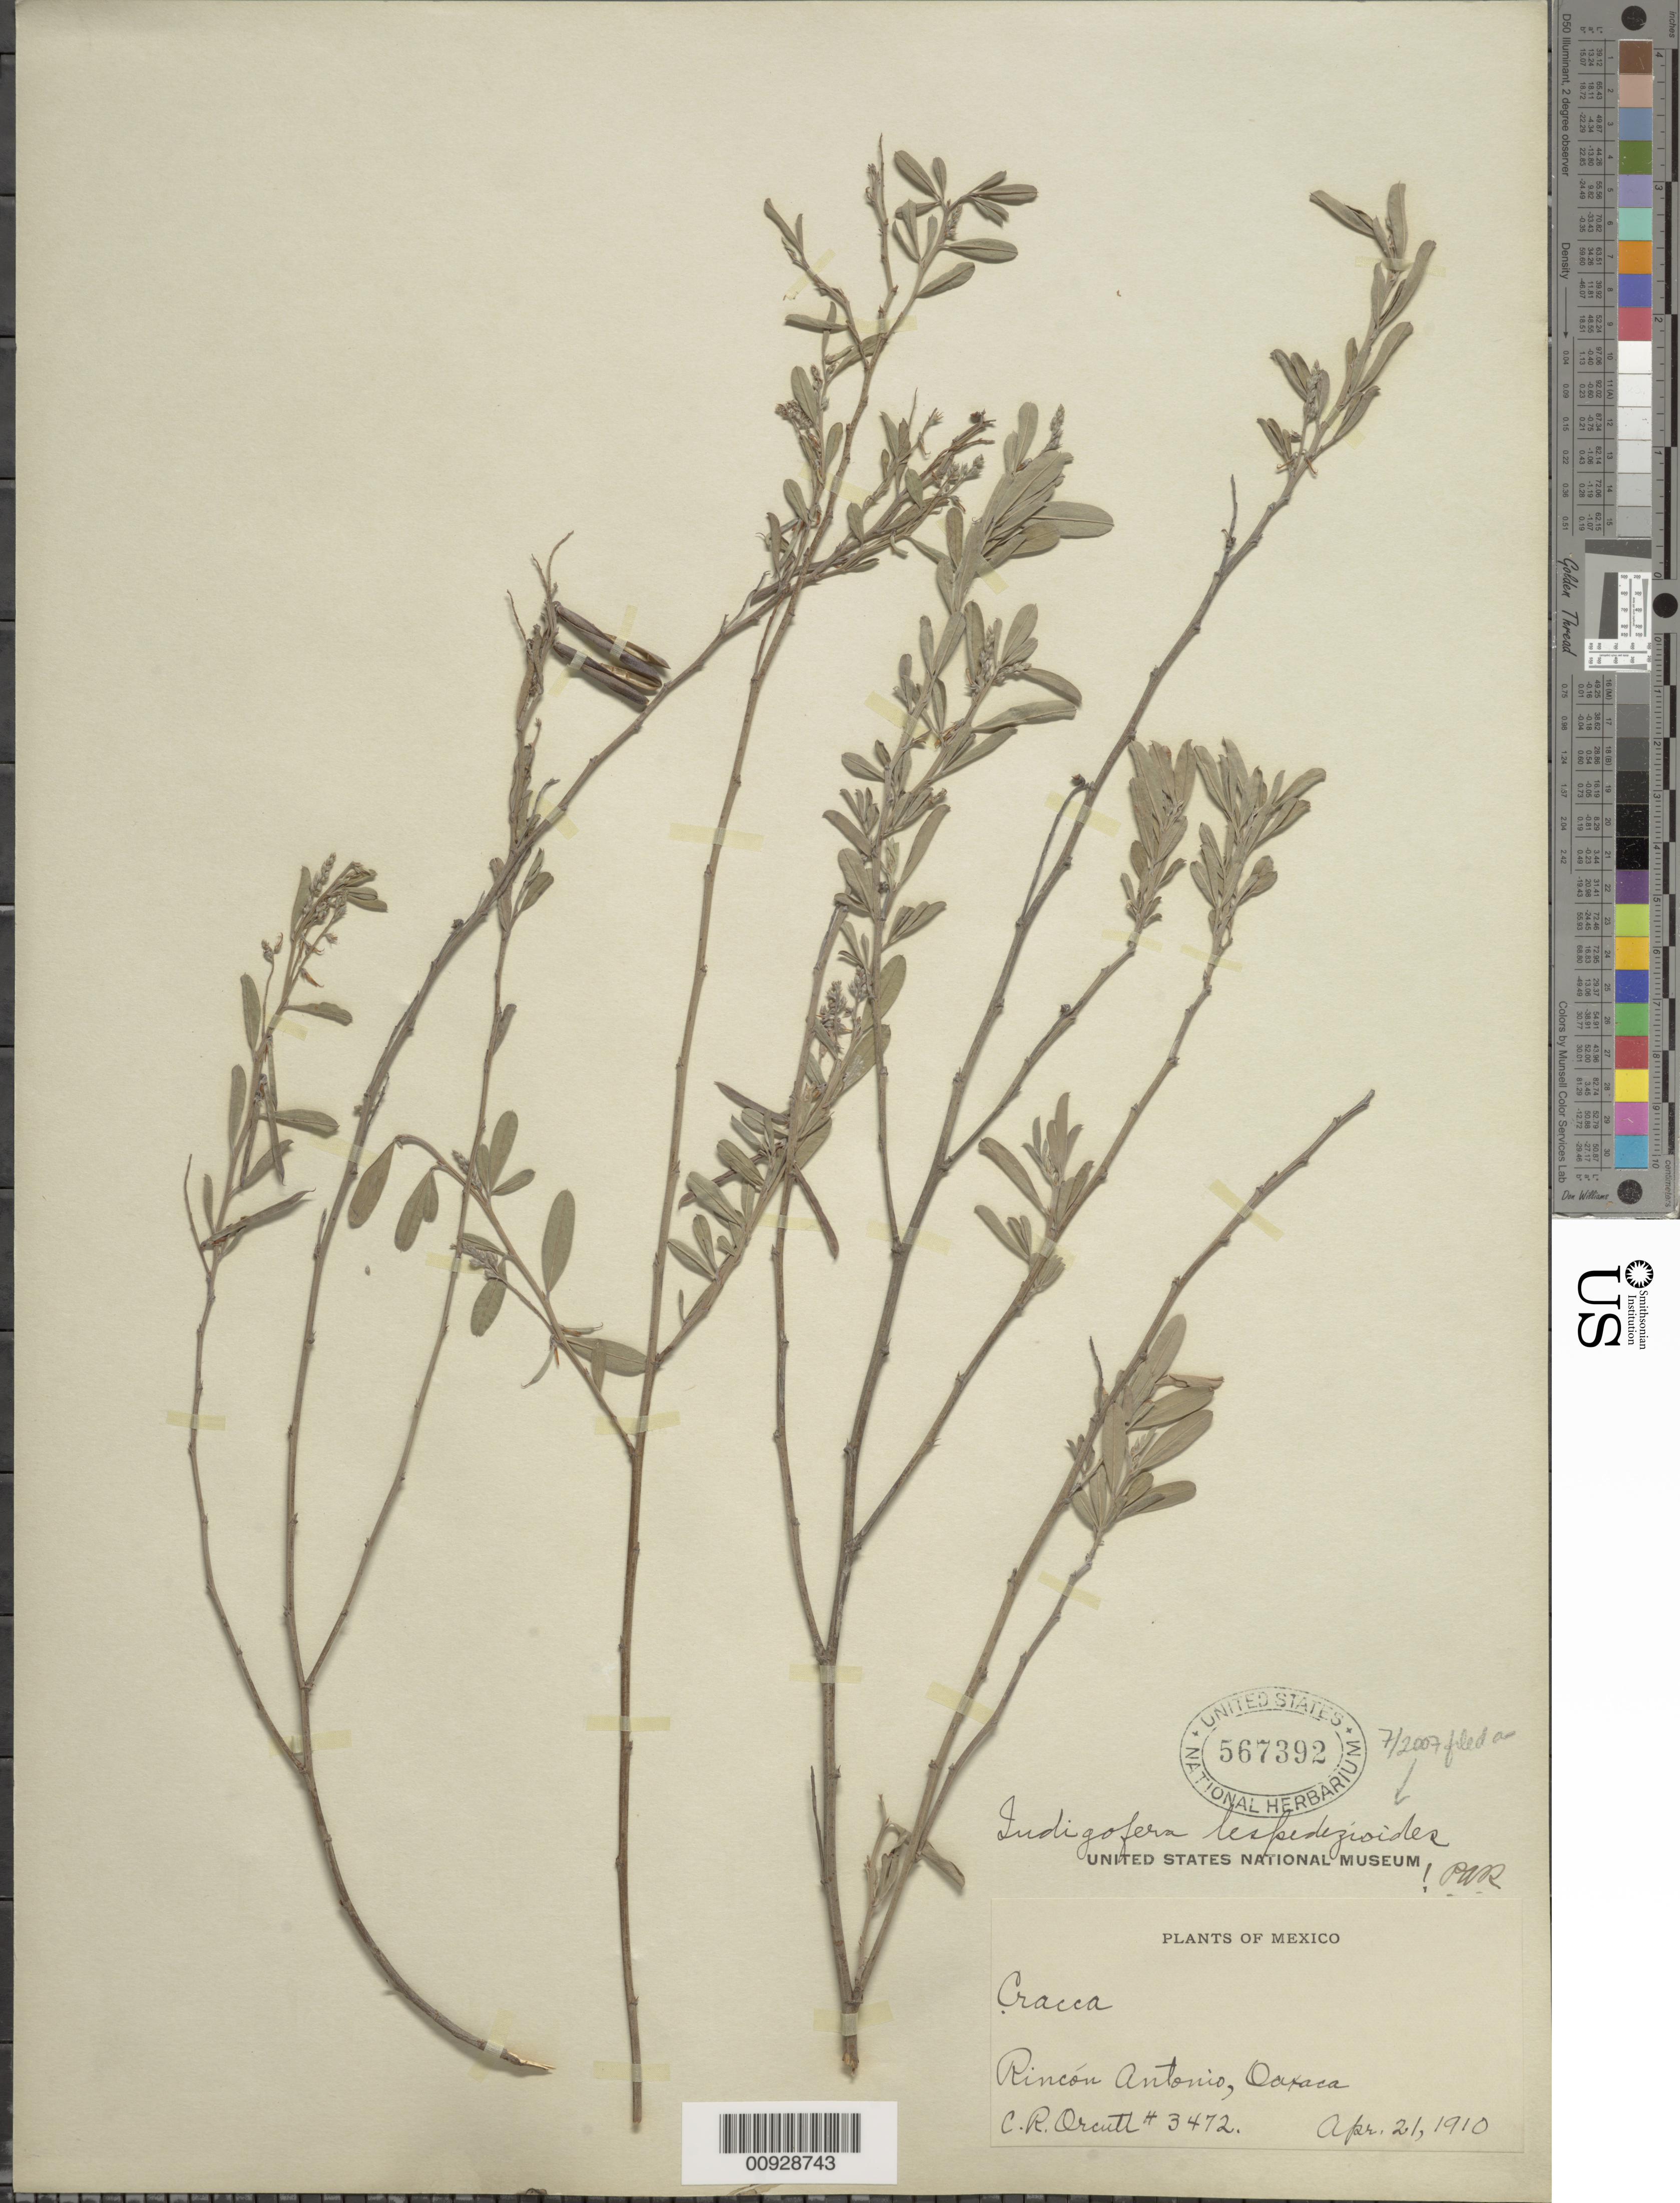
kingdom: Plantae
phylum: Tracheophyta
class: Magnoliopsida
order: Fabales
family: Fabaceae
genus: Indigofera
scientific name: Indigofera lespedezioides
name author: Kunth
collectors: C. R. Orcutt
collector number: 3472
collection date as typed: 21 Apr 1910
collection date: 1910-04-21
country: Mexico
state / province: Oaxaca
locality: Rincón Antonio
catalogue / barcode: US 567392